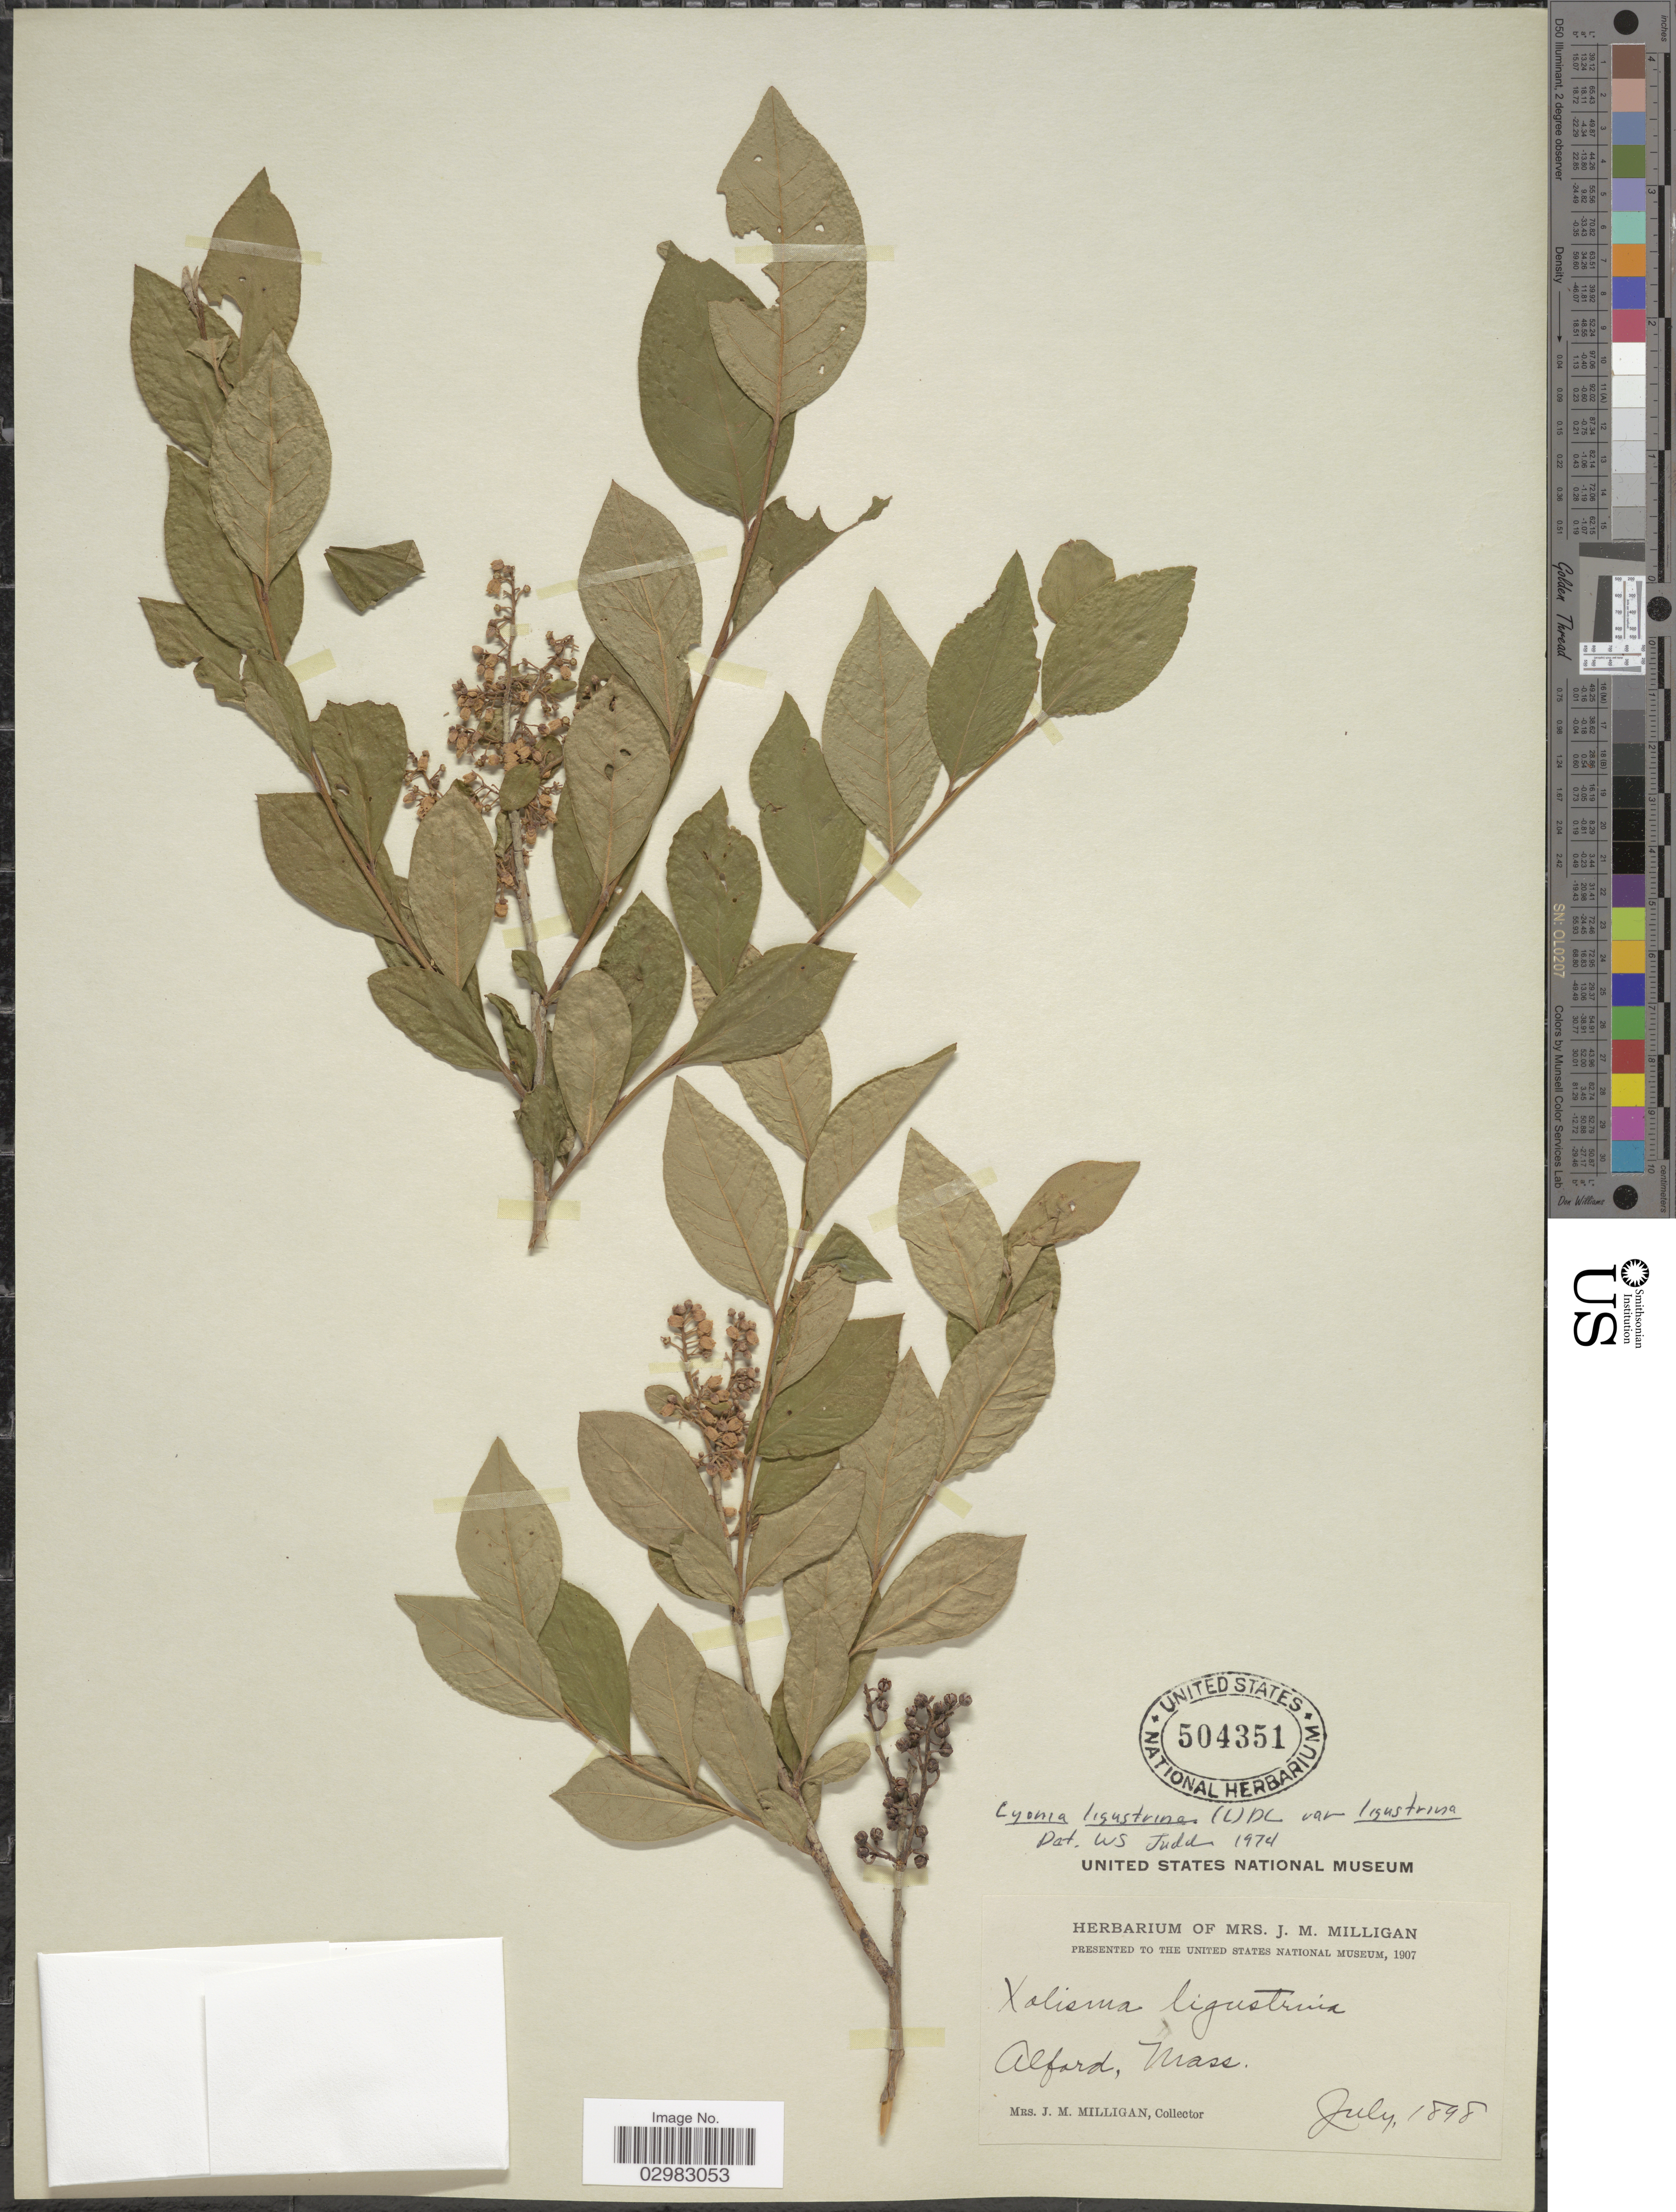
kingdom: Plantae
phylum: Tracheophyta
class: Magnoliopsida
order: Ericales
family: Ericaceae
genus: Lyonia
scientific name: Lyonia ligustrina var. ligustrina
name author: (L.) DC.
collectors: J. Milligan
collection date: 1898-07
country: United States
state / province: Massachusetts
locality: Alford, Mass.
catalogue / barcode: US 504351